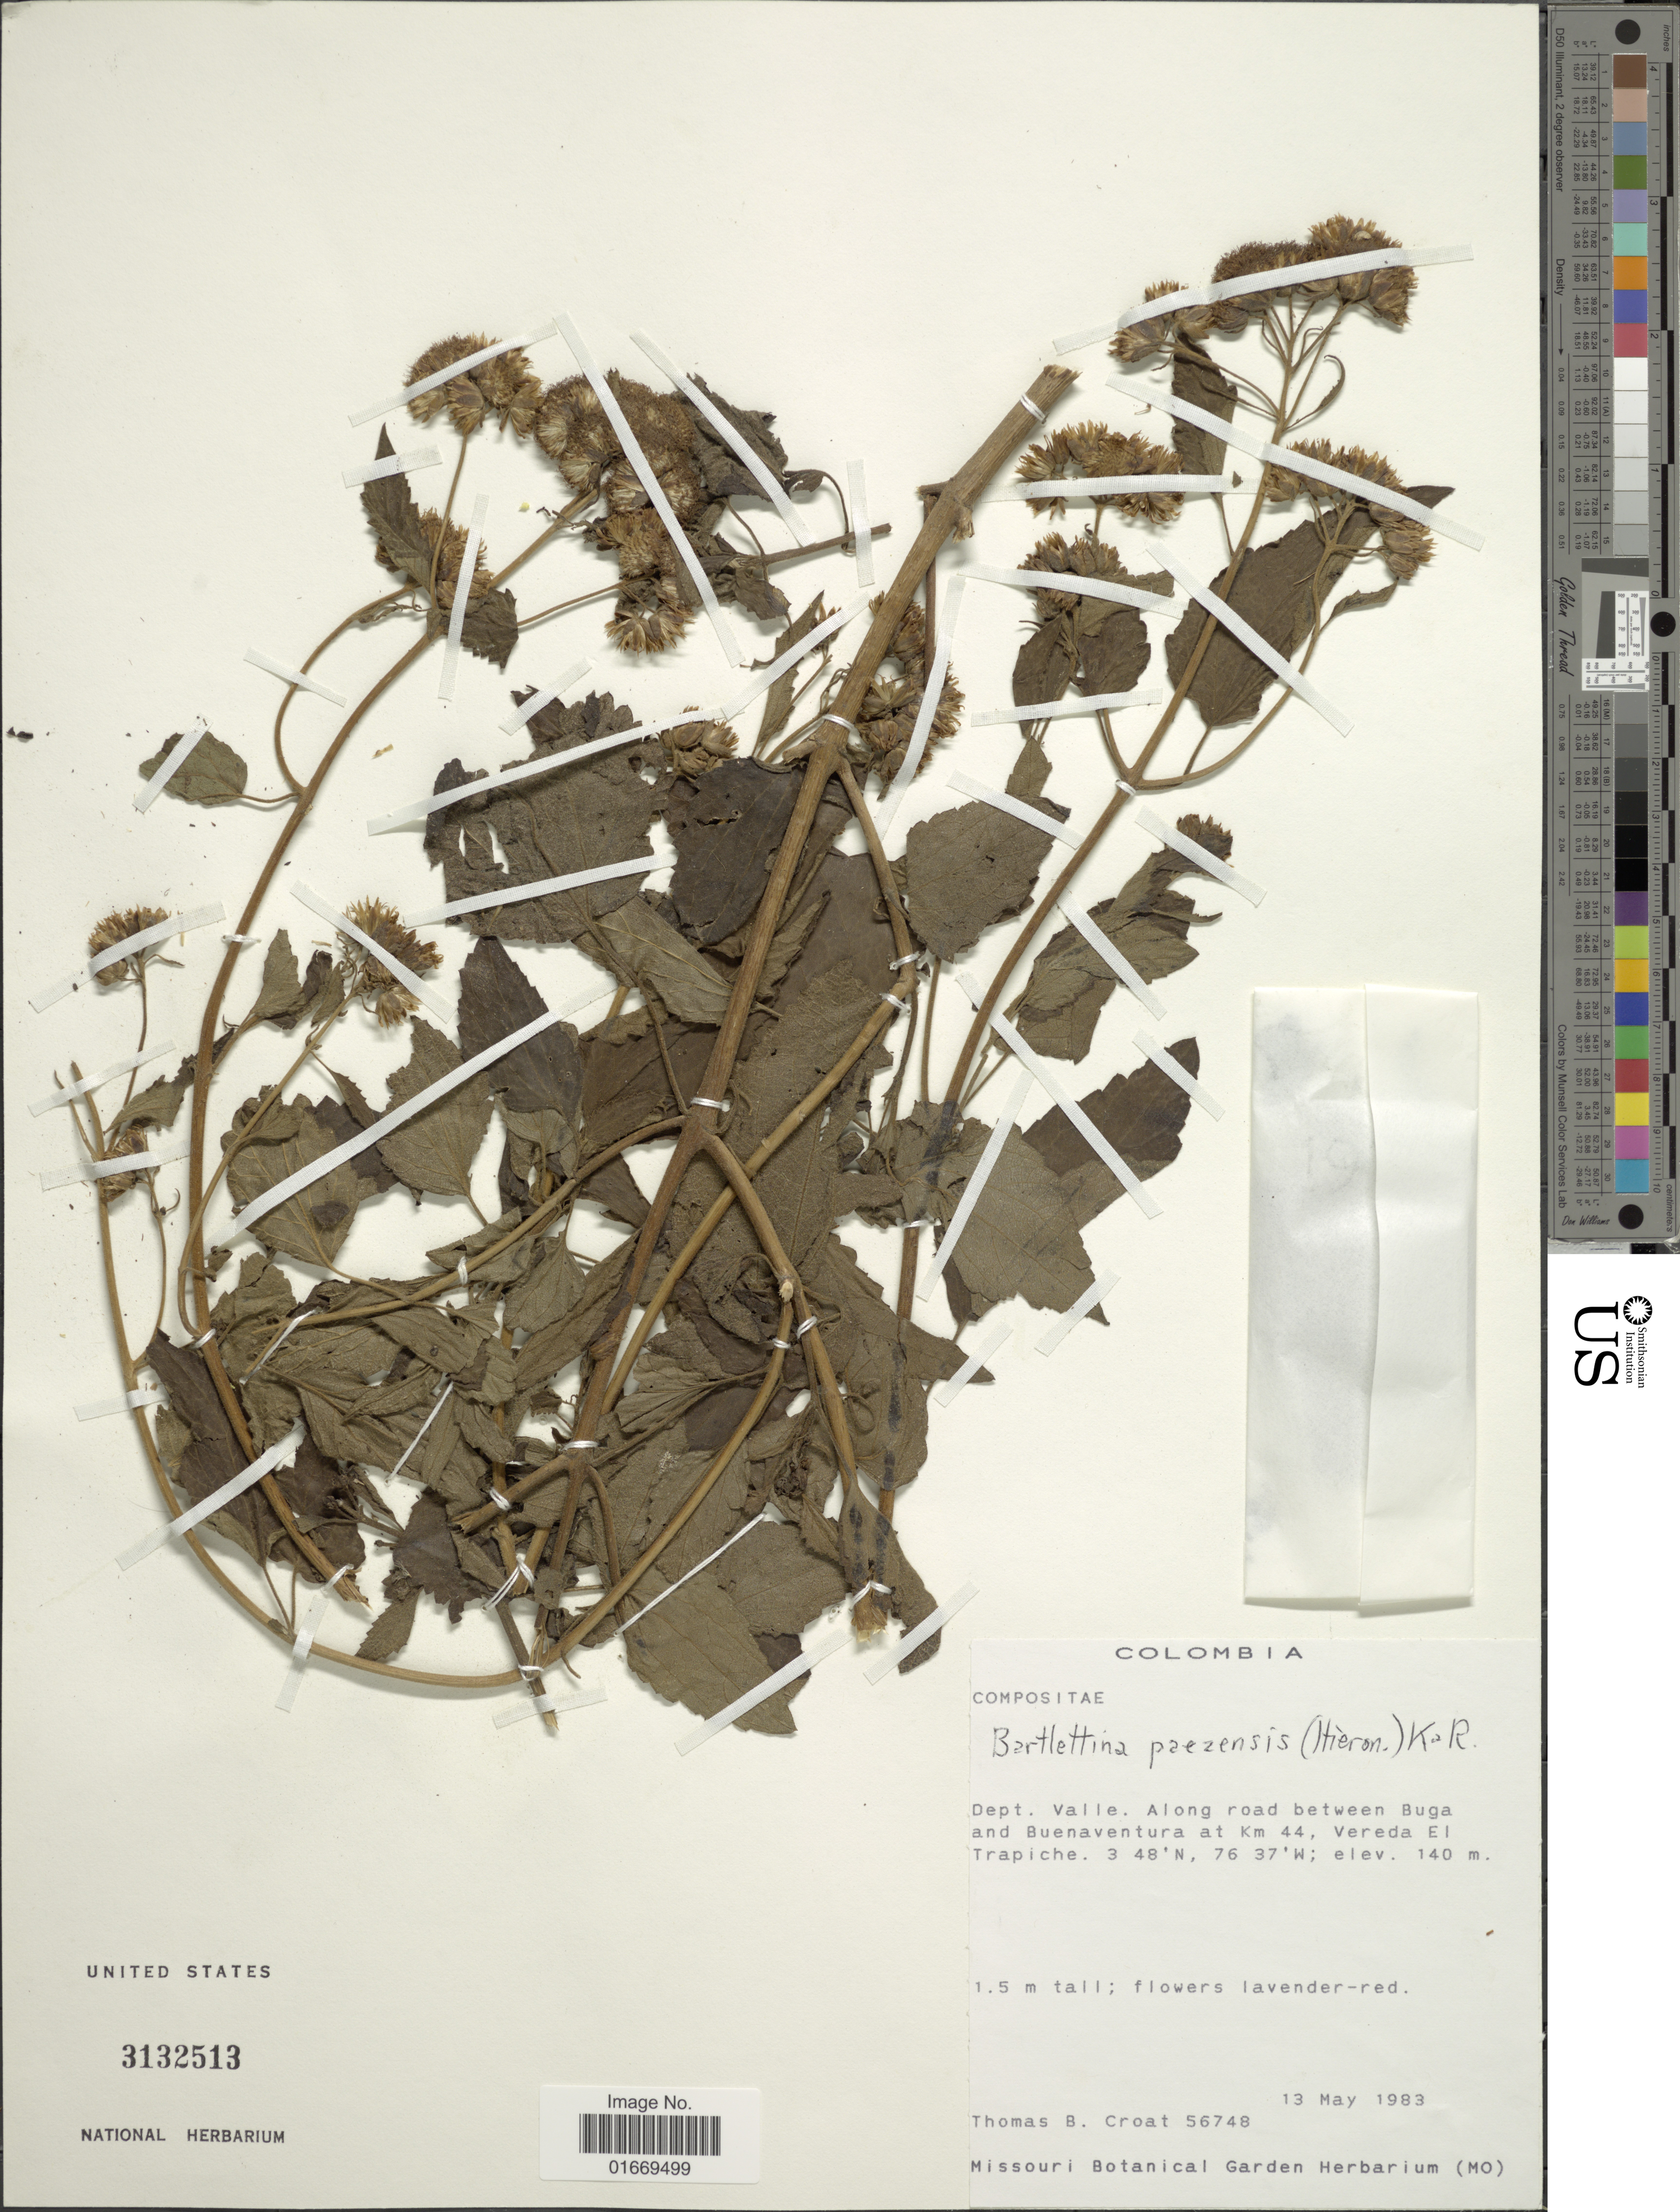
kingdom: Plantae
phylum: Tracheophyta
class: Magnoliopsida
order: Asterales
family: Asteraceae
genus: Bartlettina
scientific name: Bartlettina paezensis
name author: (Hieron.) R.M. King & H. Rob.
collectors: T. B. Croat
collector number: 56748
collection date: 1983-05-13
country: Colombia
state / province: Valle del Cauca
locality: Dept. Valle. Along road between Buga and Buenaventura at Km 44, Vereda El Trapiche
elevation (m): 140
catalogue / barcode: US 3132513